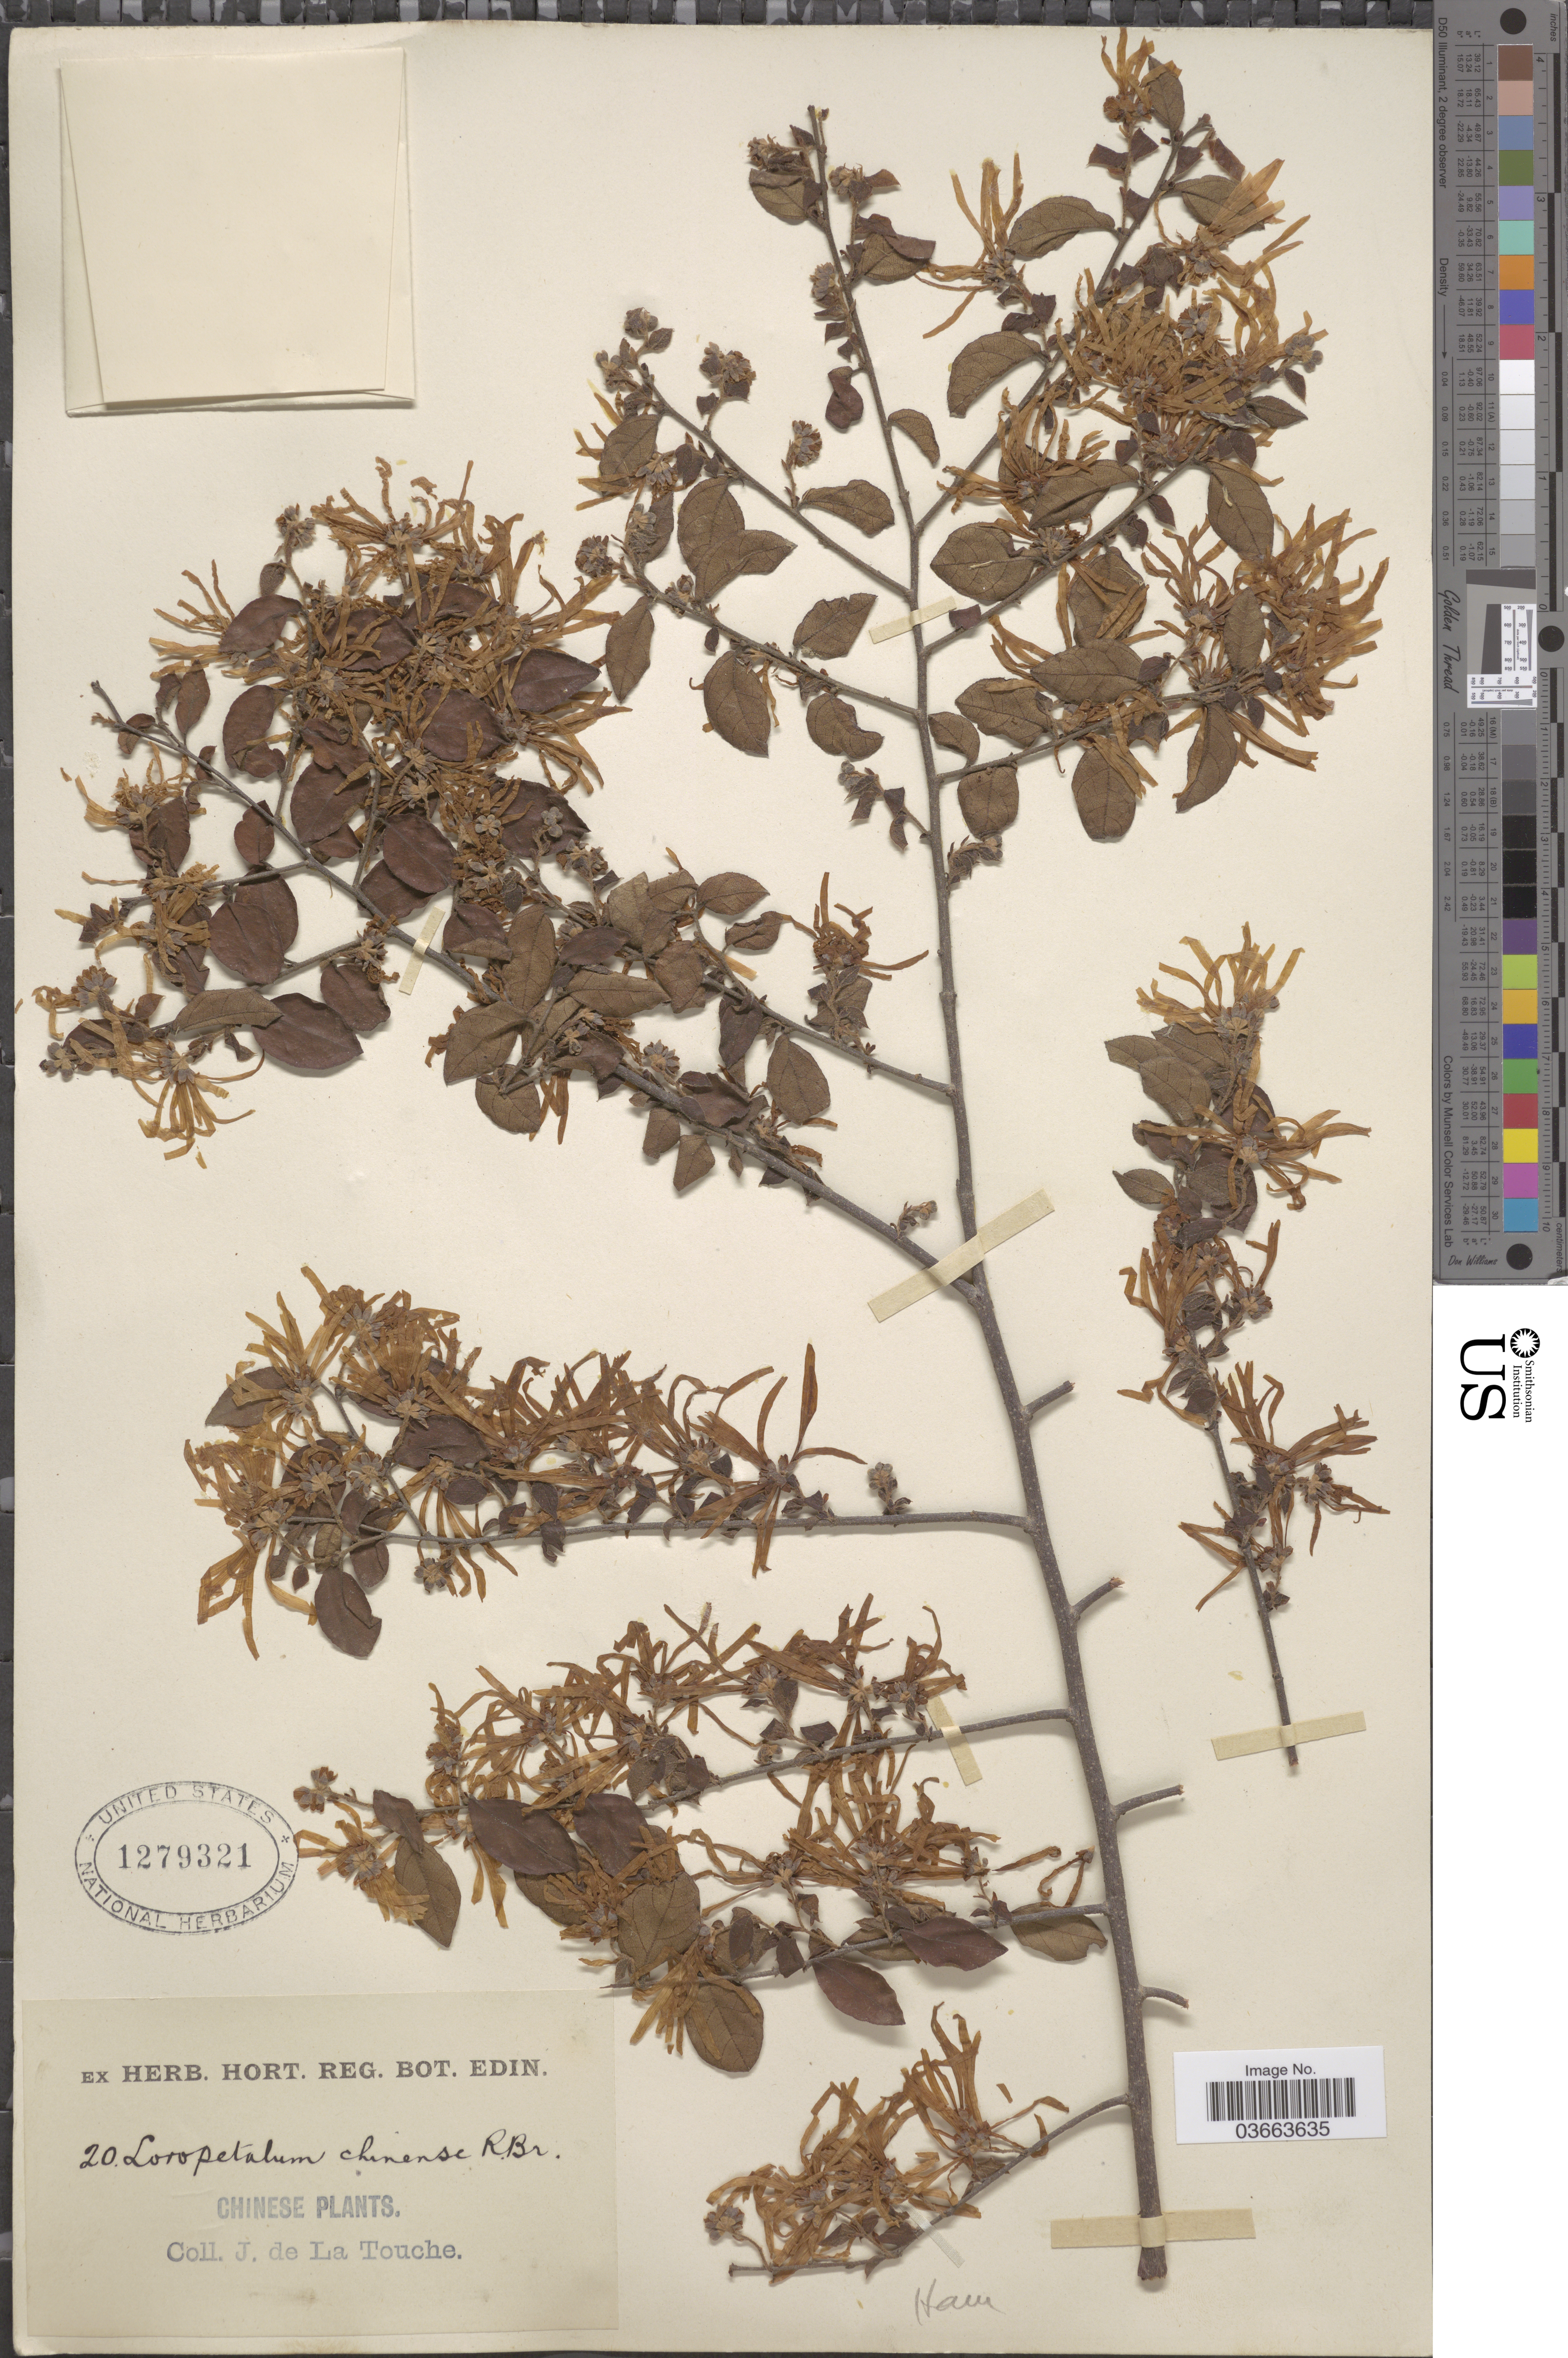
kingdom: Plantae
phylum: Tracheophyta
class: Magnoliopsida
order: Saxifragales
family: Hamamelidaceae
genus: Loropetalum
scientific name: Loropetalum chinense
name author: (R. Br.) Oliv.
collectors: J. de la Touche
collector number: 20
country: China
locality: Chinese.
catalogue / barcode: US 1279321